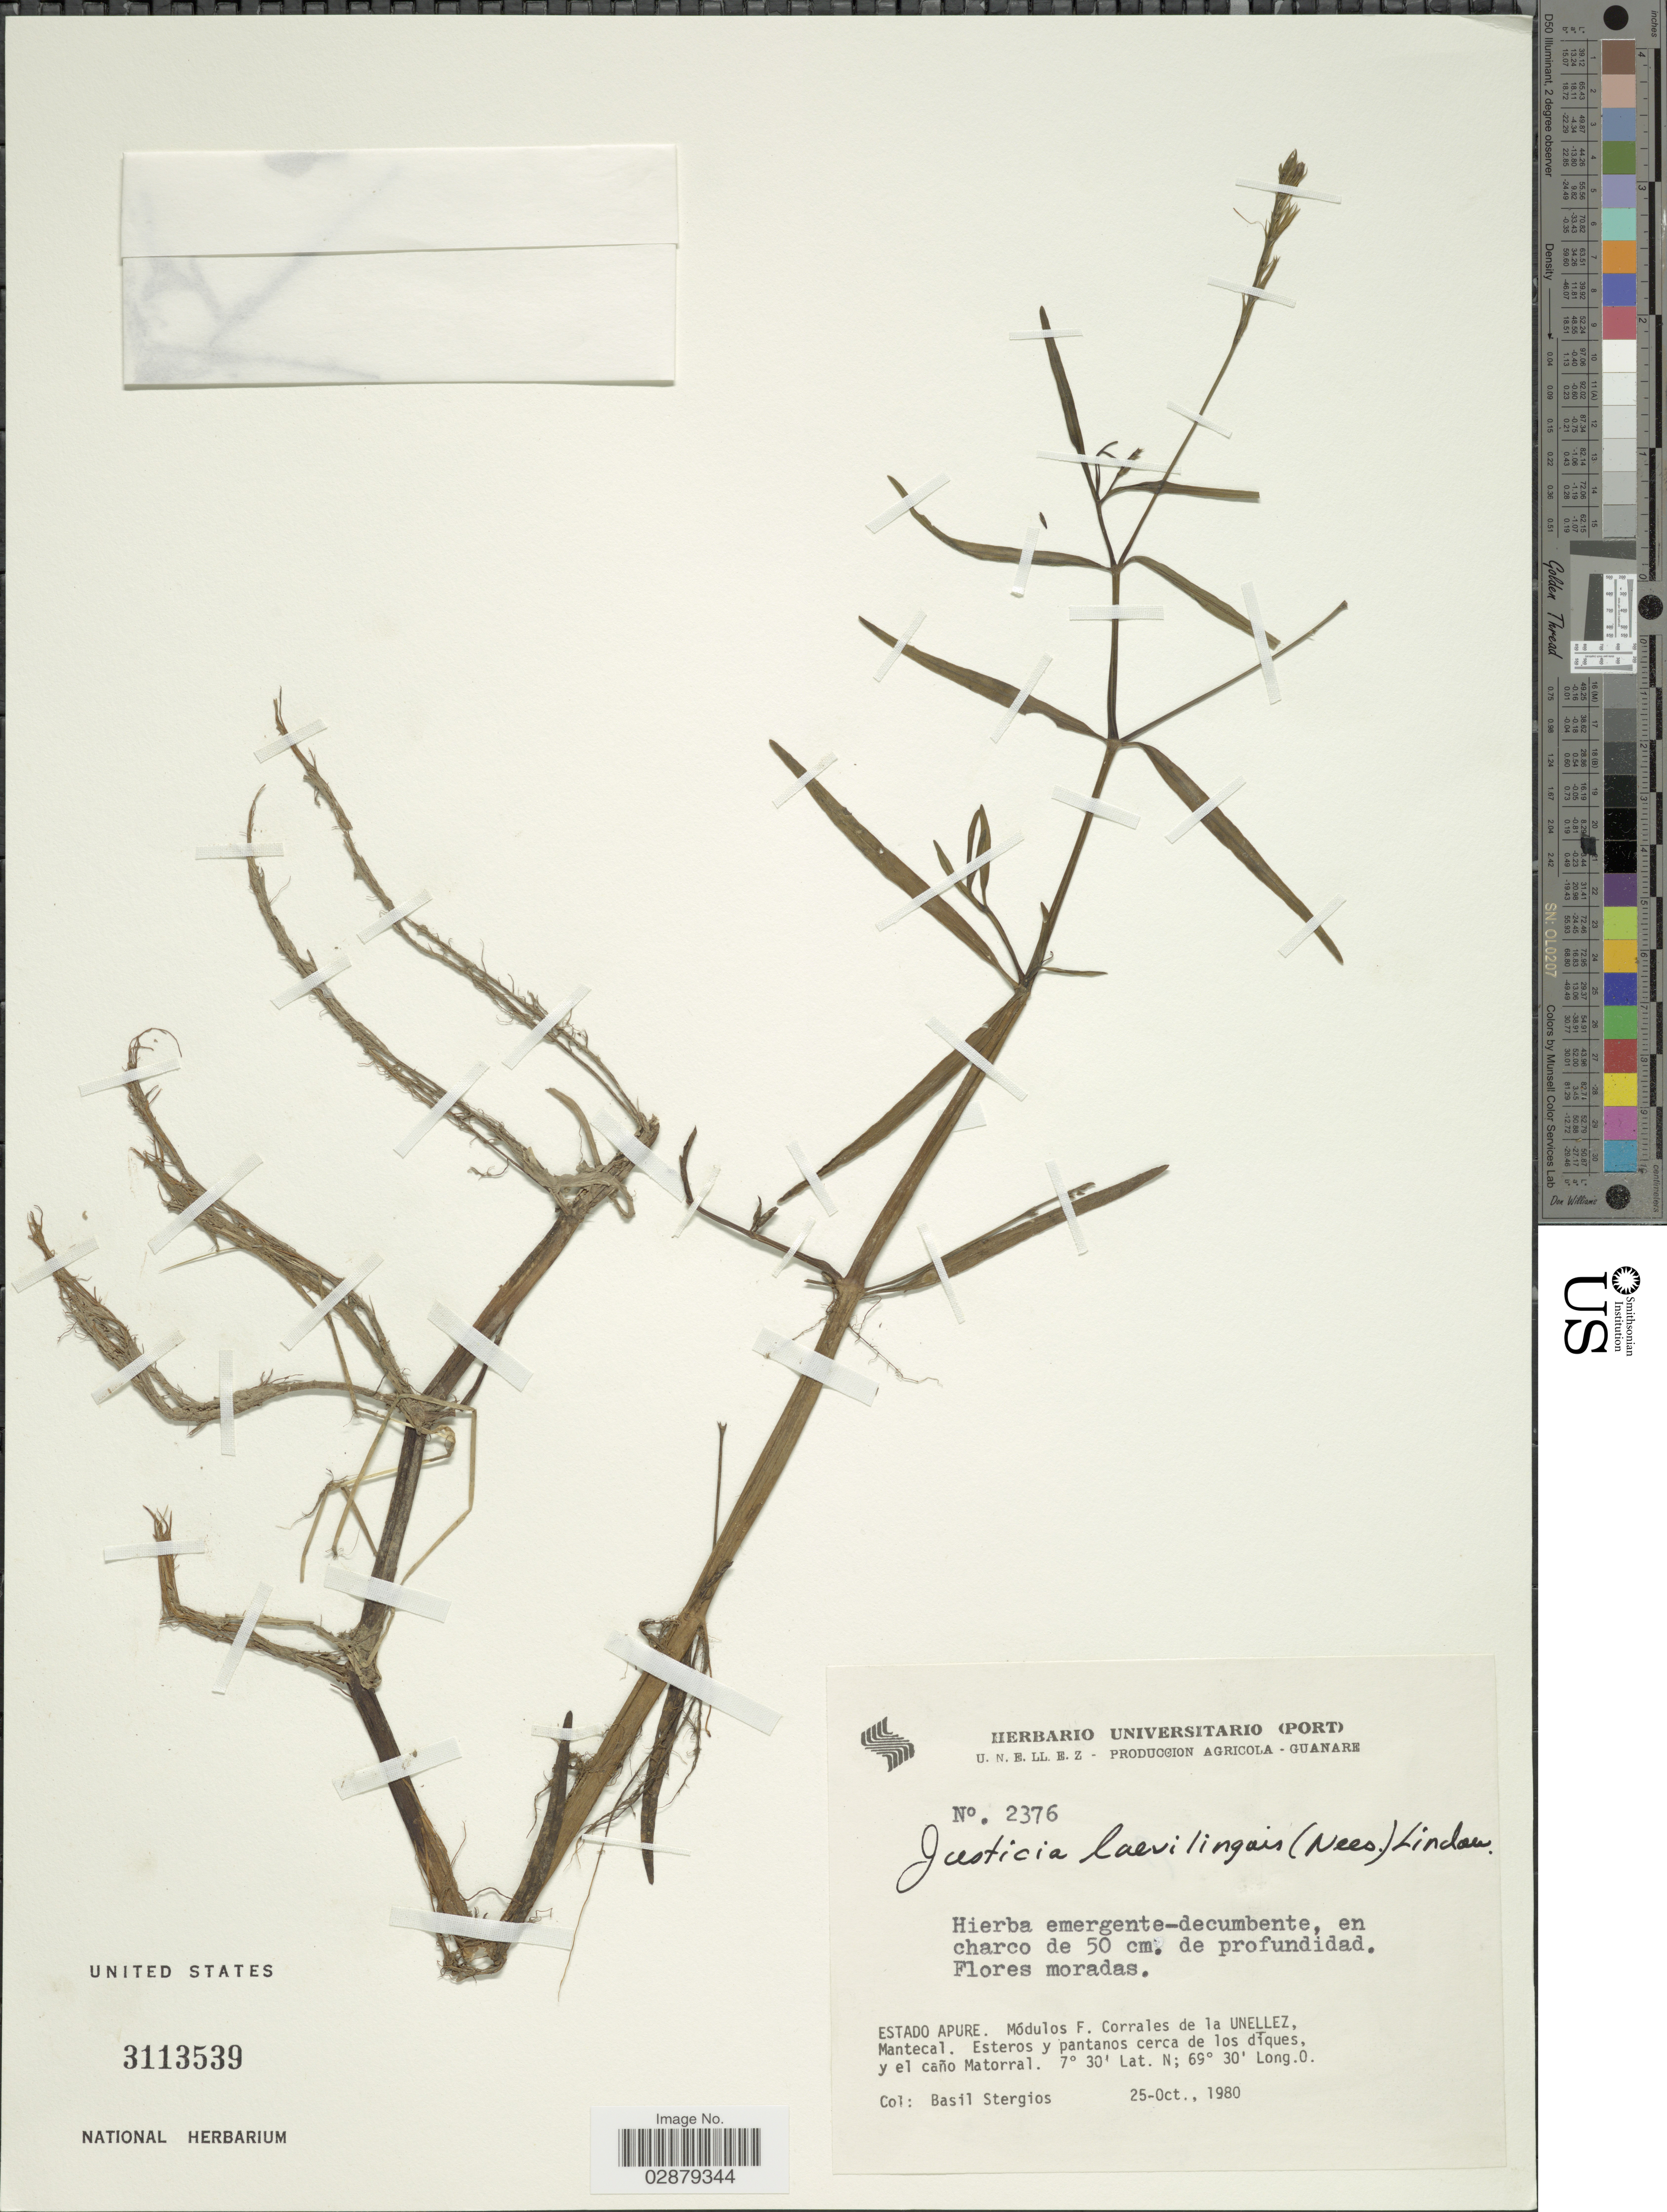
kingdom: Plantae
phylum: Tracheophyta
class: Magnoliopsida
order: Lamiales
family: Acanthaceae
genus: Justicia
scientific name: Justicia laevilinguis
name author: (Nees) Lindau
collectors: B. G. Stergios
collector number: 2376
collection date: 1980-10-25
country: Venezuela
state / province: Apure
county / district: Muñoz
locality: Módulos F. Corrales de la UNELLEZ, Mantecal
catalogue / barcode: US 3113539